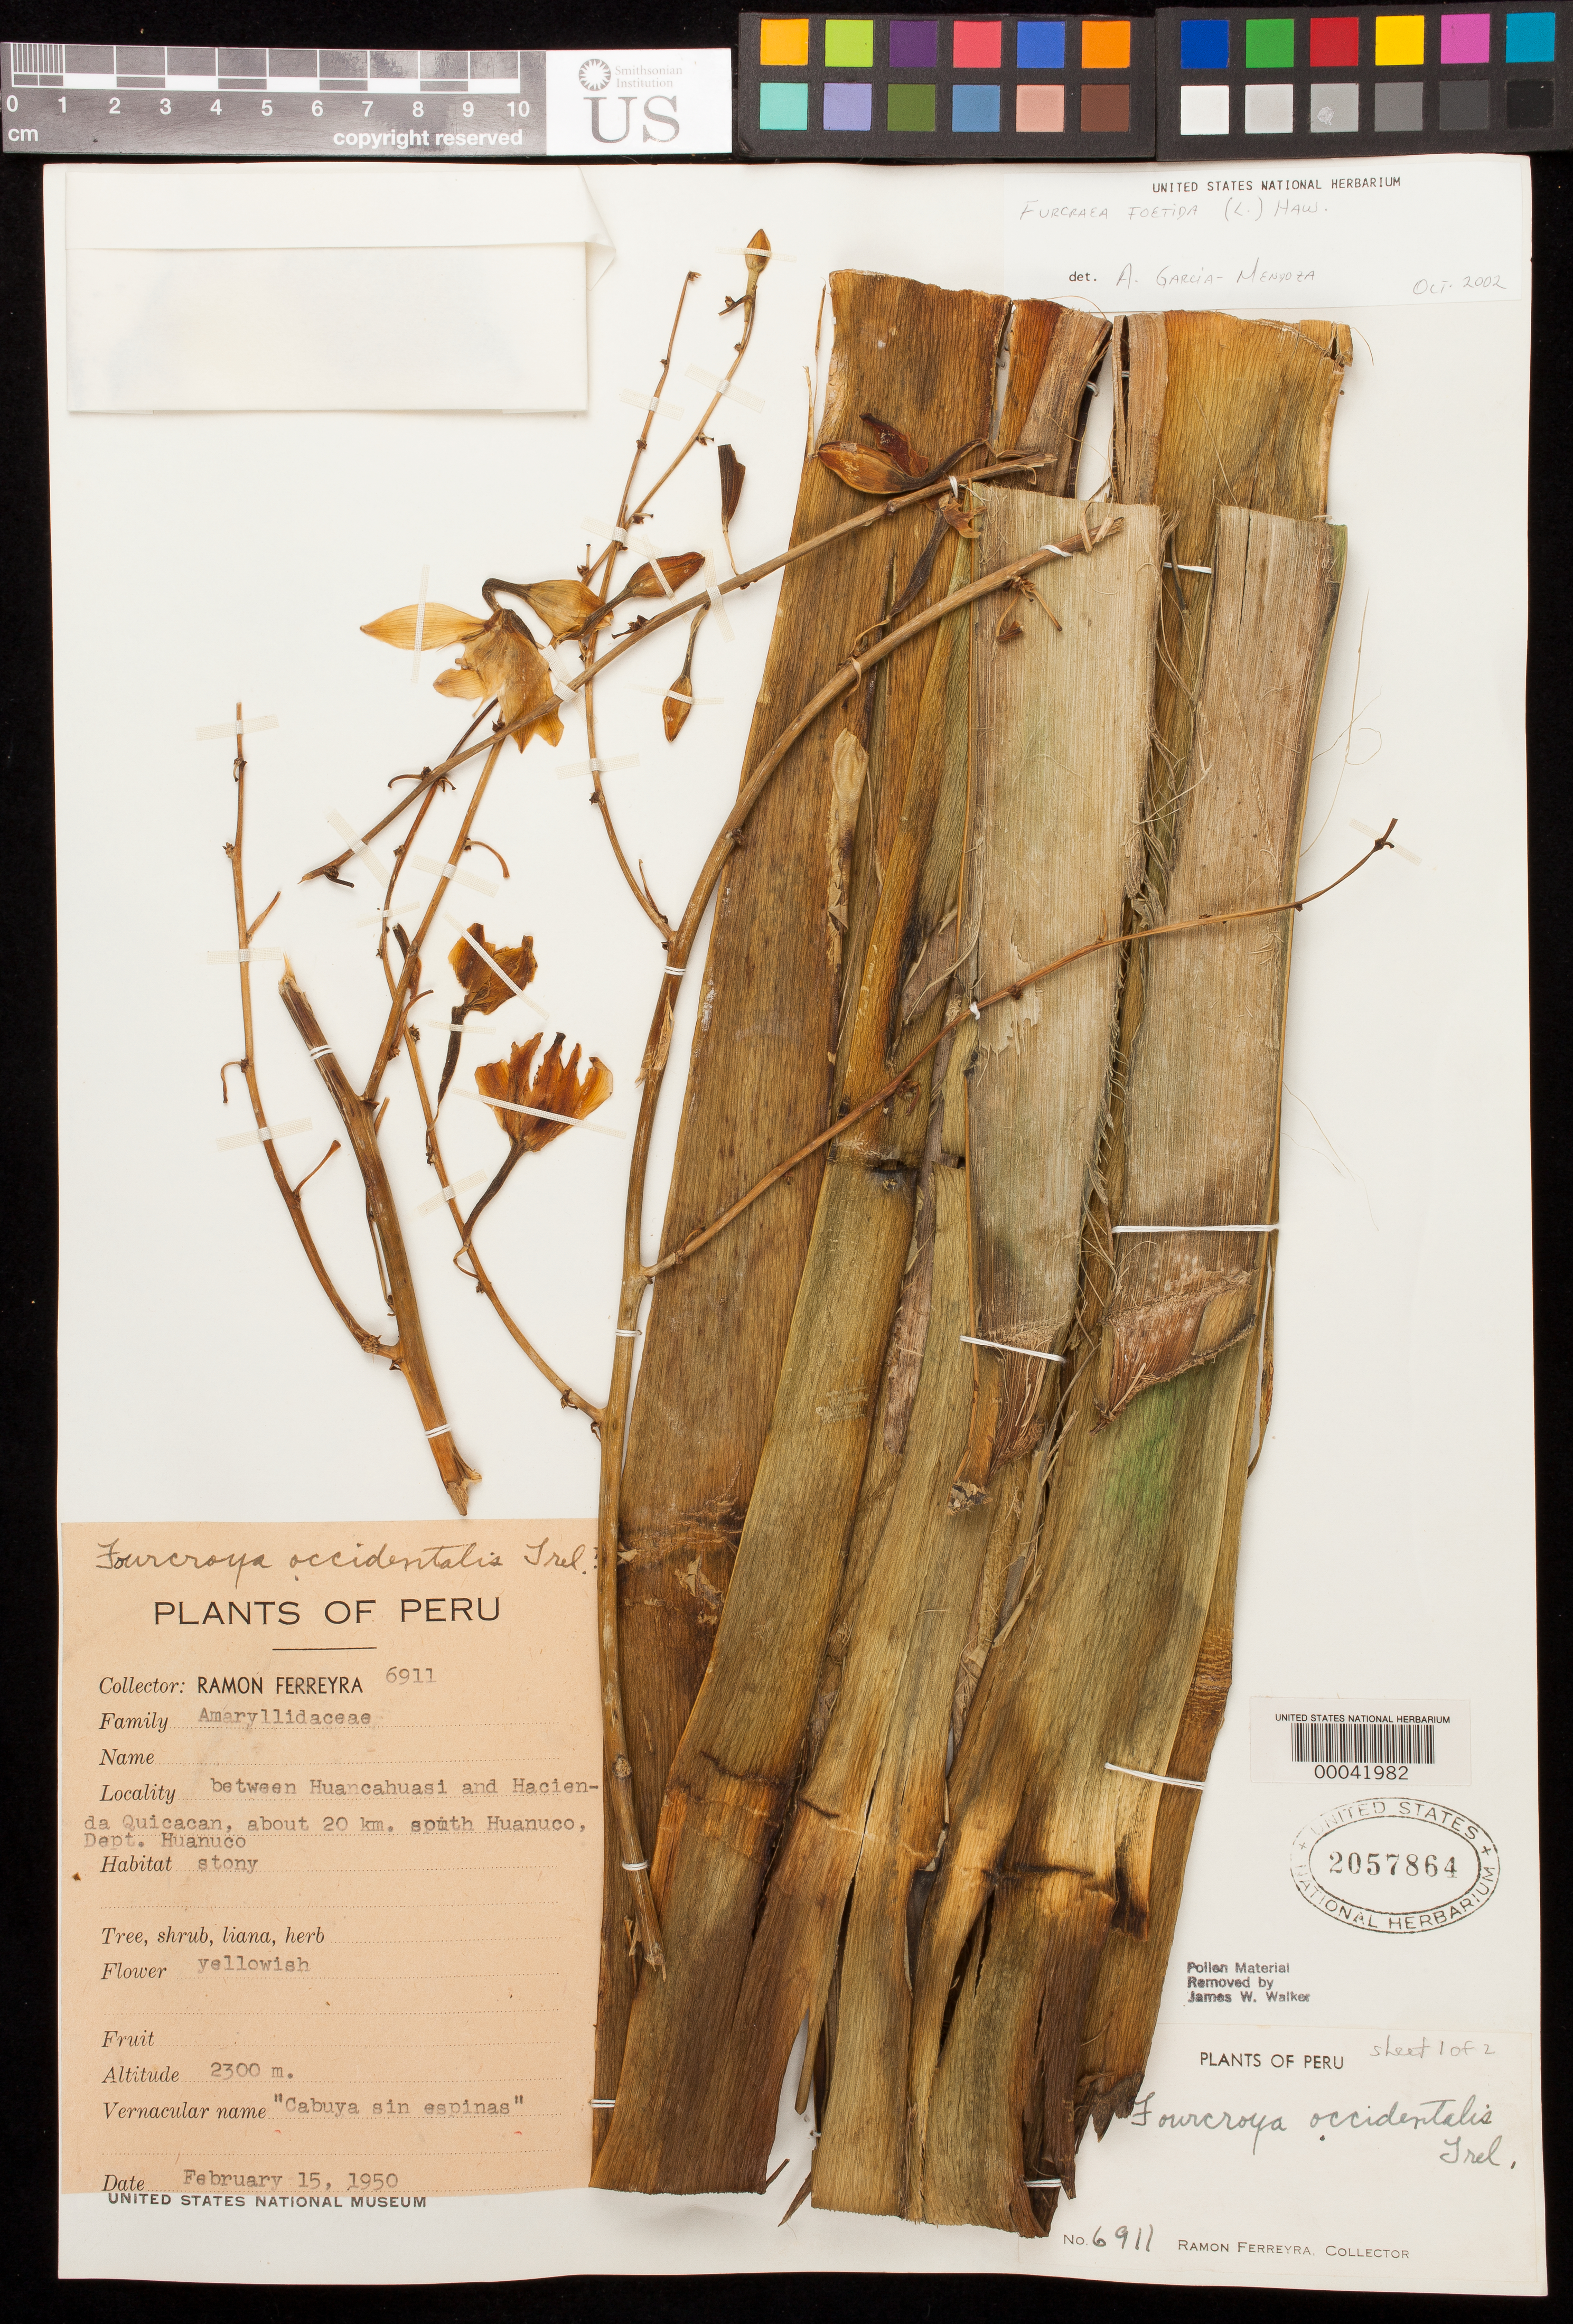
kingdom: Plantae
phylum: Tracheophyta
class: Liliopsida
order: Asparagales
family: Asparagaceae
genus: Furcraea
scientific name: Furcraea foetida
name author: (L.) Haw.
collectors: R. A. Ferreyra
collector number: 6911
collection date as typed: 15 Feb 1950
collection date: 1950-02-15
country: Peru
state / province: Huánuco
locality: between Huanca Huasi and Hacienda Quicacan, ca. 20 km S [of] Huánuco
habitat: Stony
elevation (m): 2300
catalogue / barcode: US 2057864